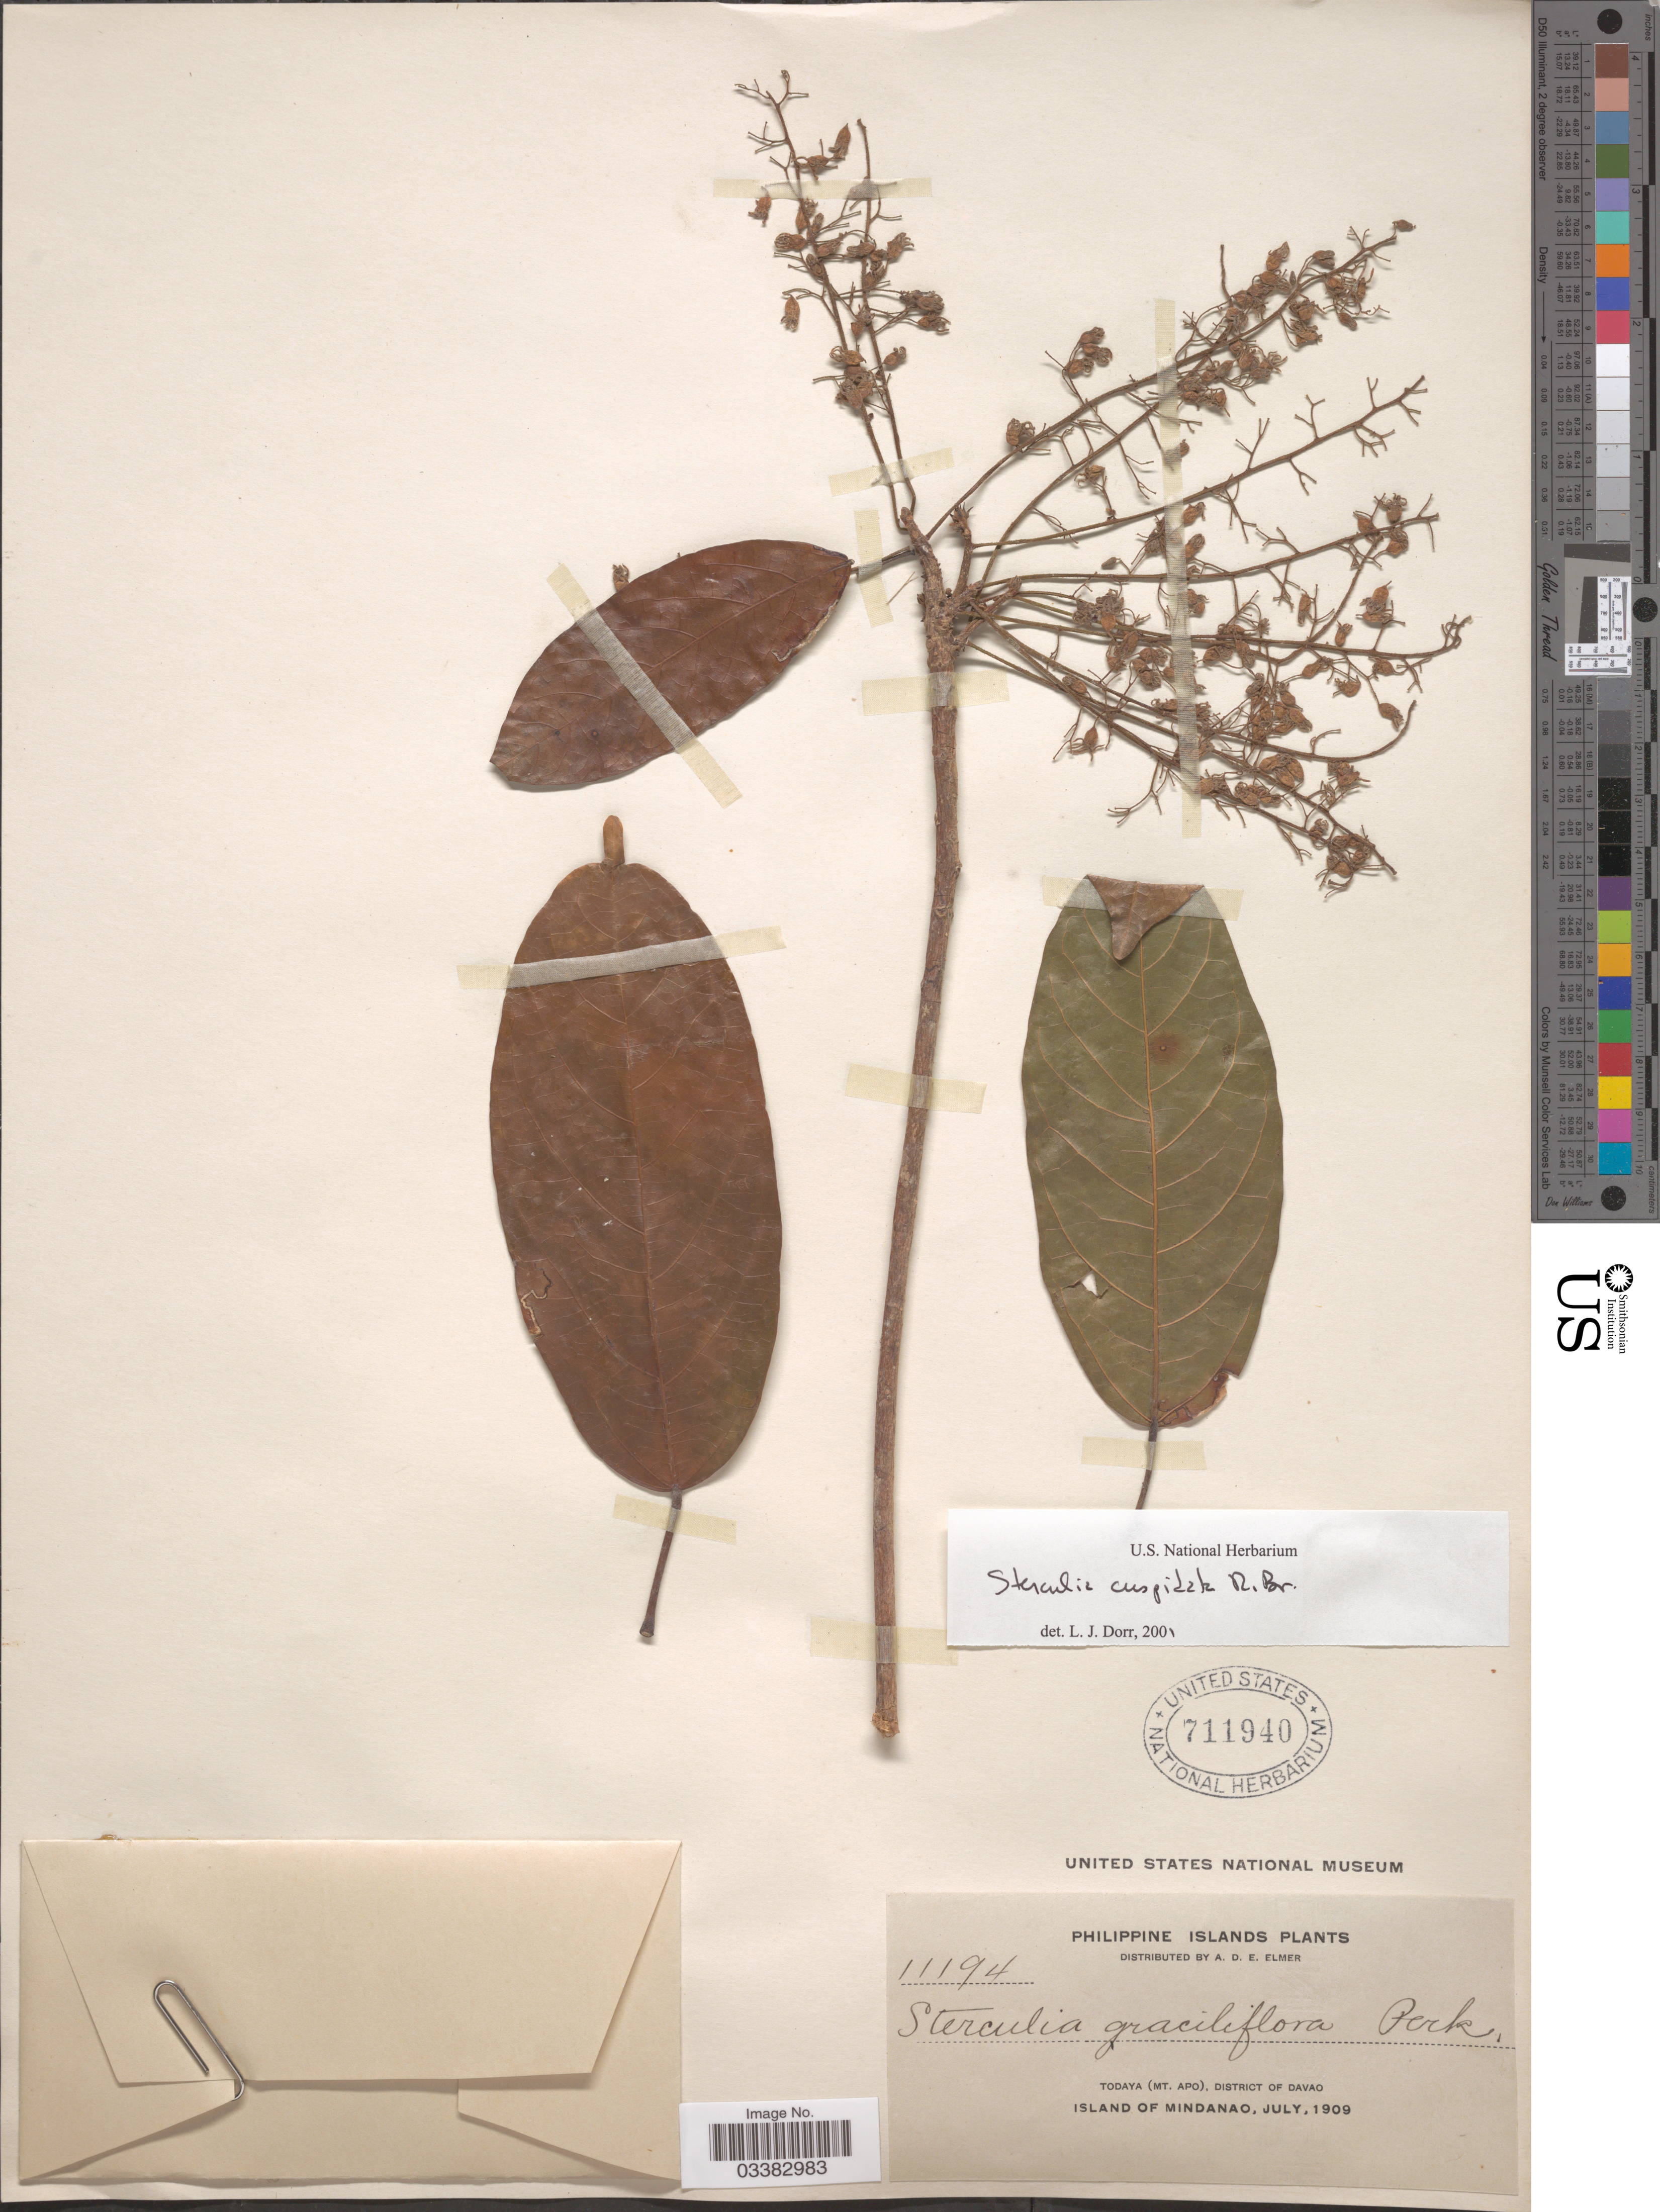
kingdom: Plantae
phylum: Tracheophyta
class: Magnoliopsida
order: Malvales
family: Malvaceae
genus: Sterculia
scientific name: Sterculia cuspidata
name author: R. Br.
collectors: A. D. E. Elmer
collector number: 11194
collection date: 1909-07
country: Philippines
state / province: Davao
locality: Philippine Islands, Todaya (Mt. Apo), District of Davao, Island of Mindanao.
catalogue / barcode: US 711940